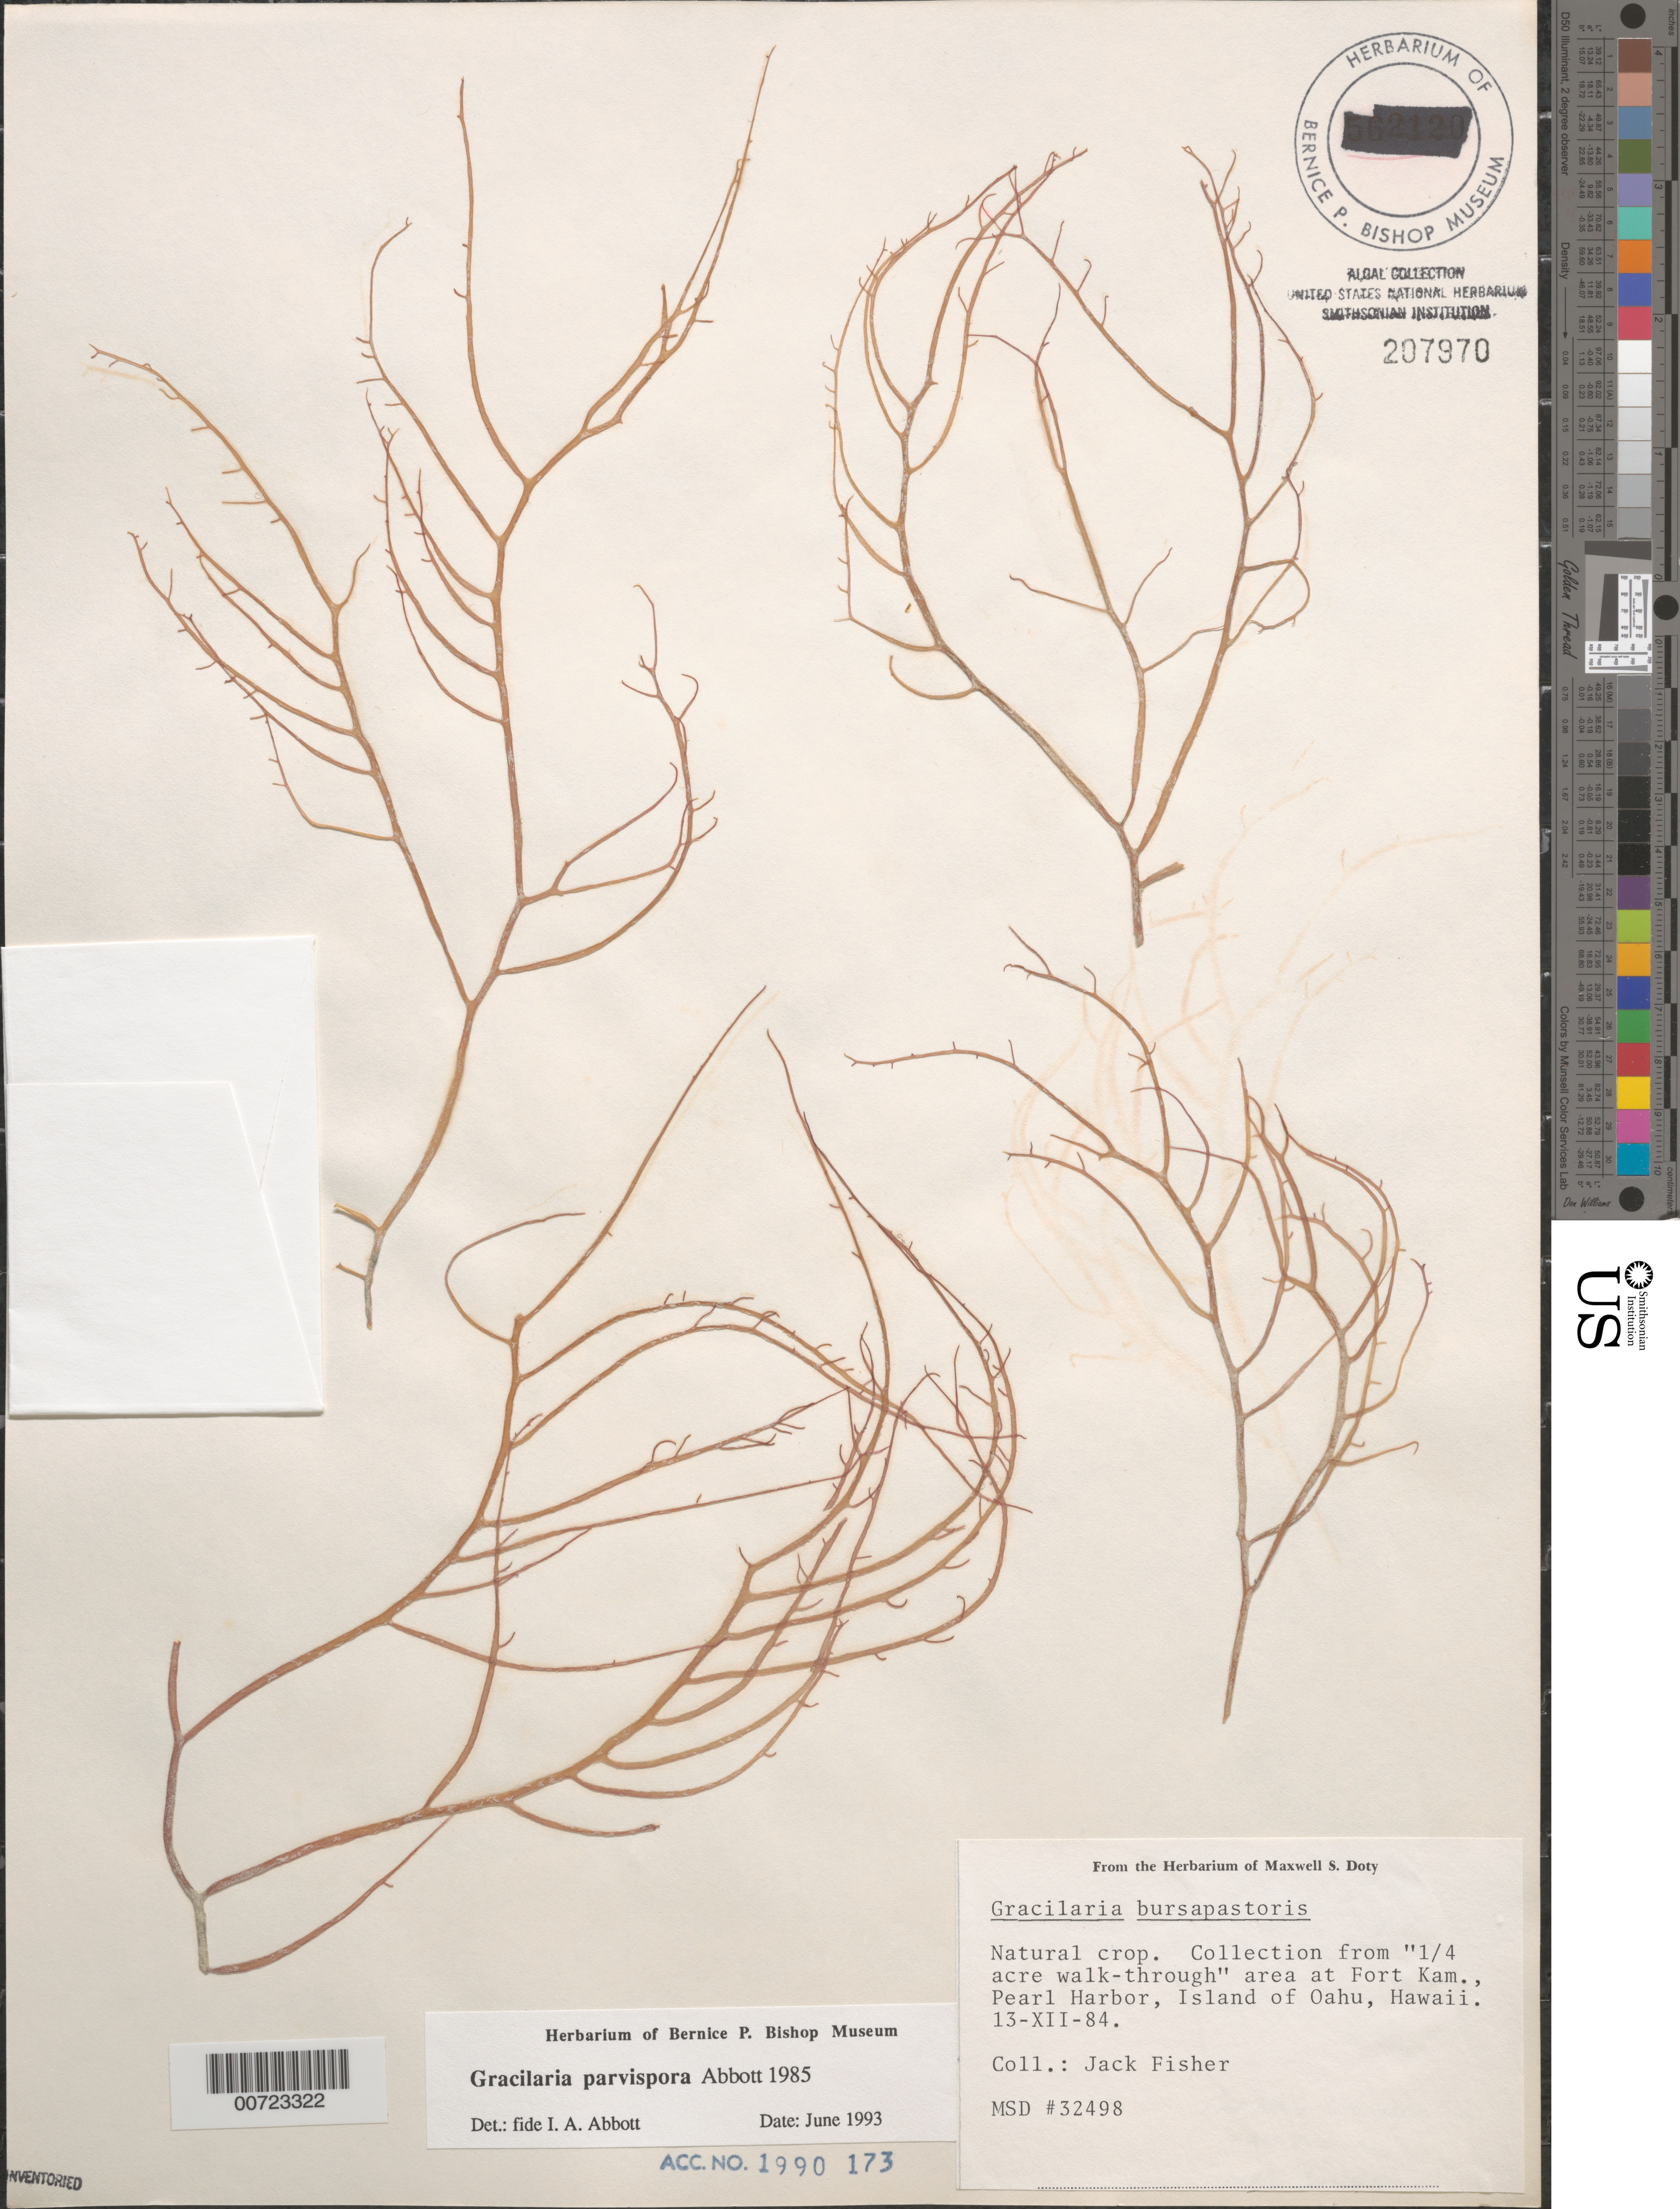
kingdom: Plantae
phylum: Rhodophyta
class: Florideophyceae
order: Gracilariales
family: Gracilariaceae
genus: Gracilaria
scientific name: Gracilaria parvispora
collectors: J. Fisher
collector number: MSD 32498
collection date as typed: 13 Dec 1984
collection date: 1984-12-13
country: United States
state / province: Hawaii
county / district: Honolulu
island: Oahu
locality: Fort Kam, 1/4th acre walk-through, Pearl Harbor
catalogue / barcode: US 207970